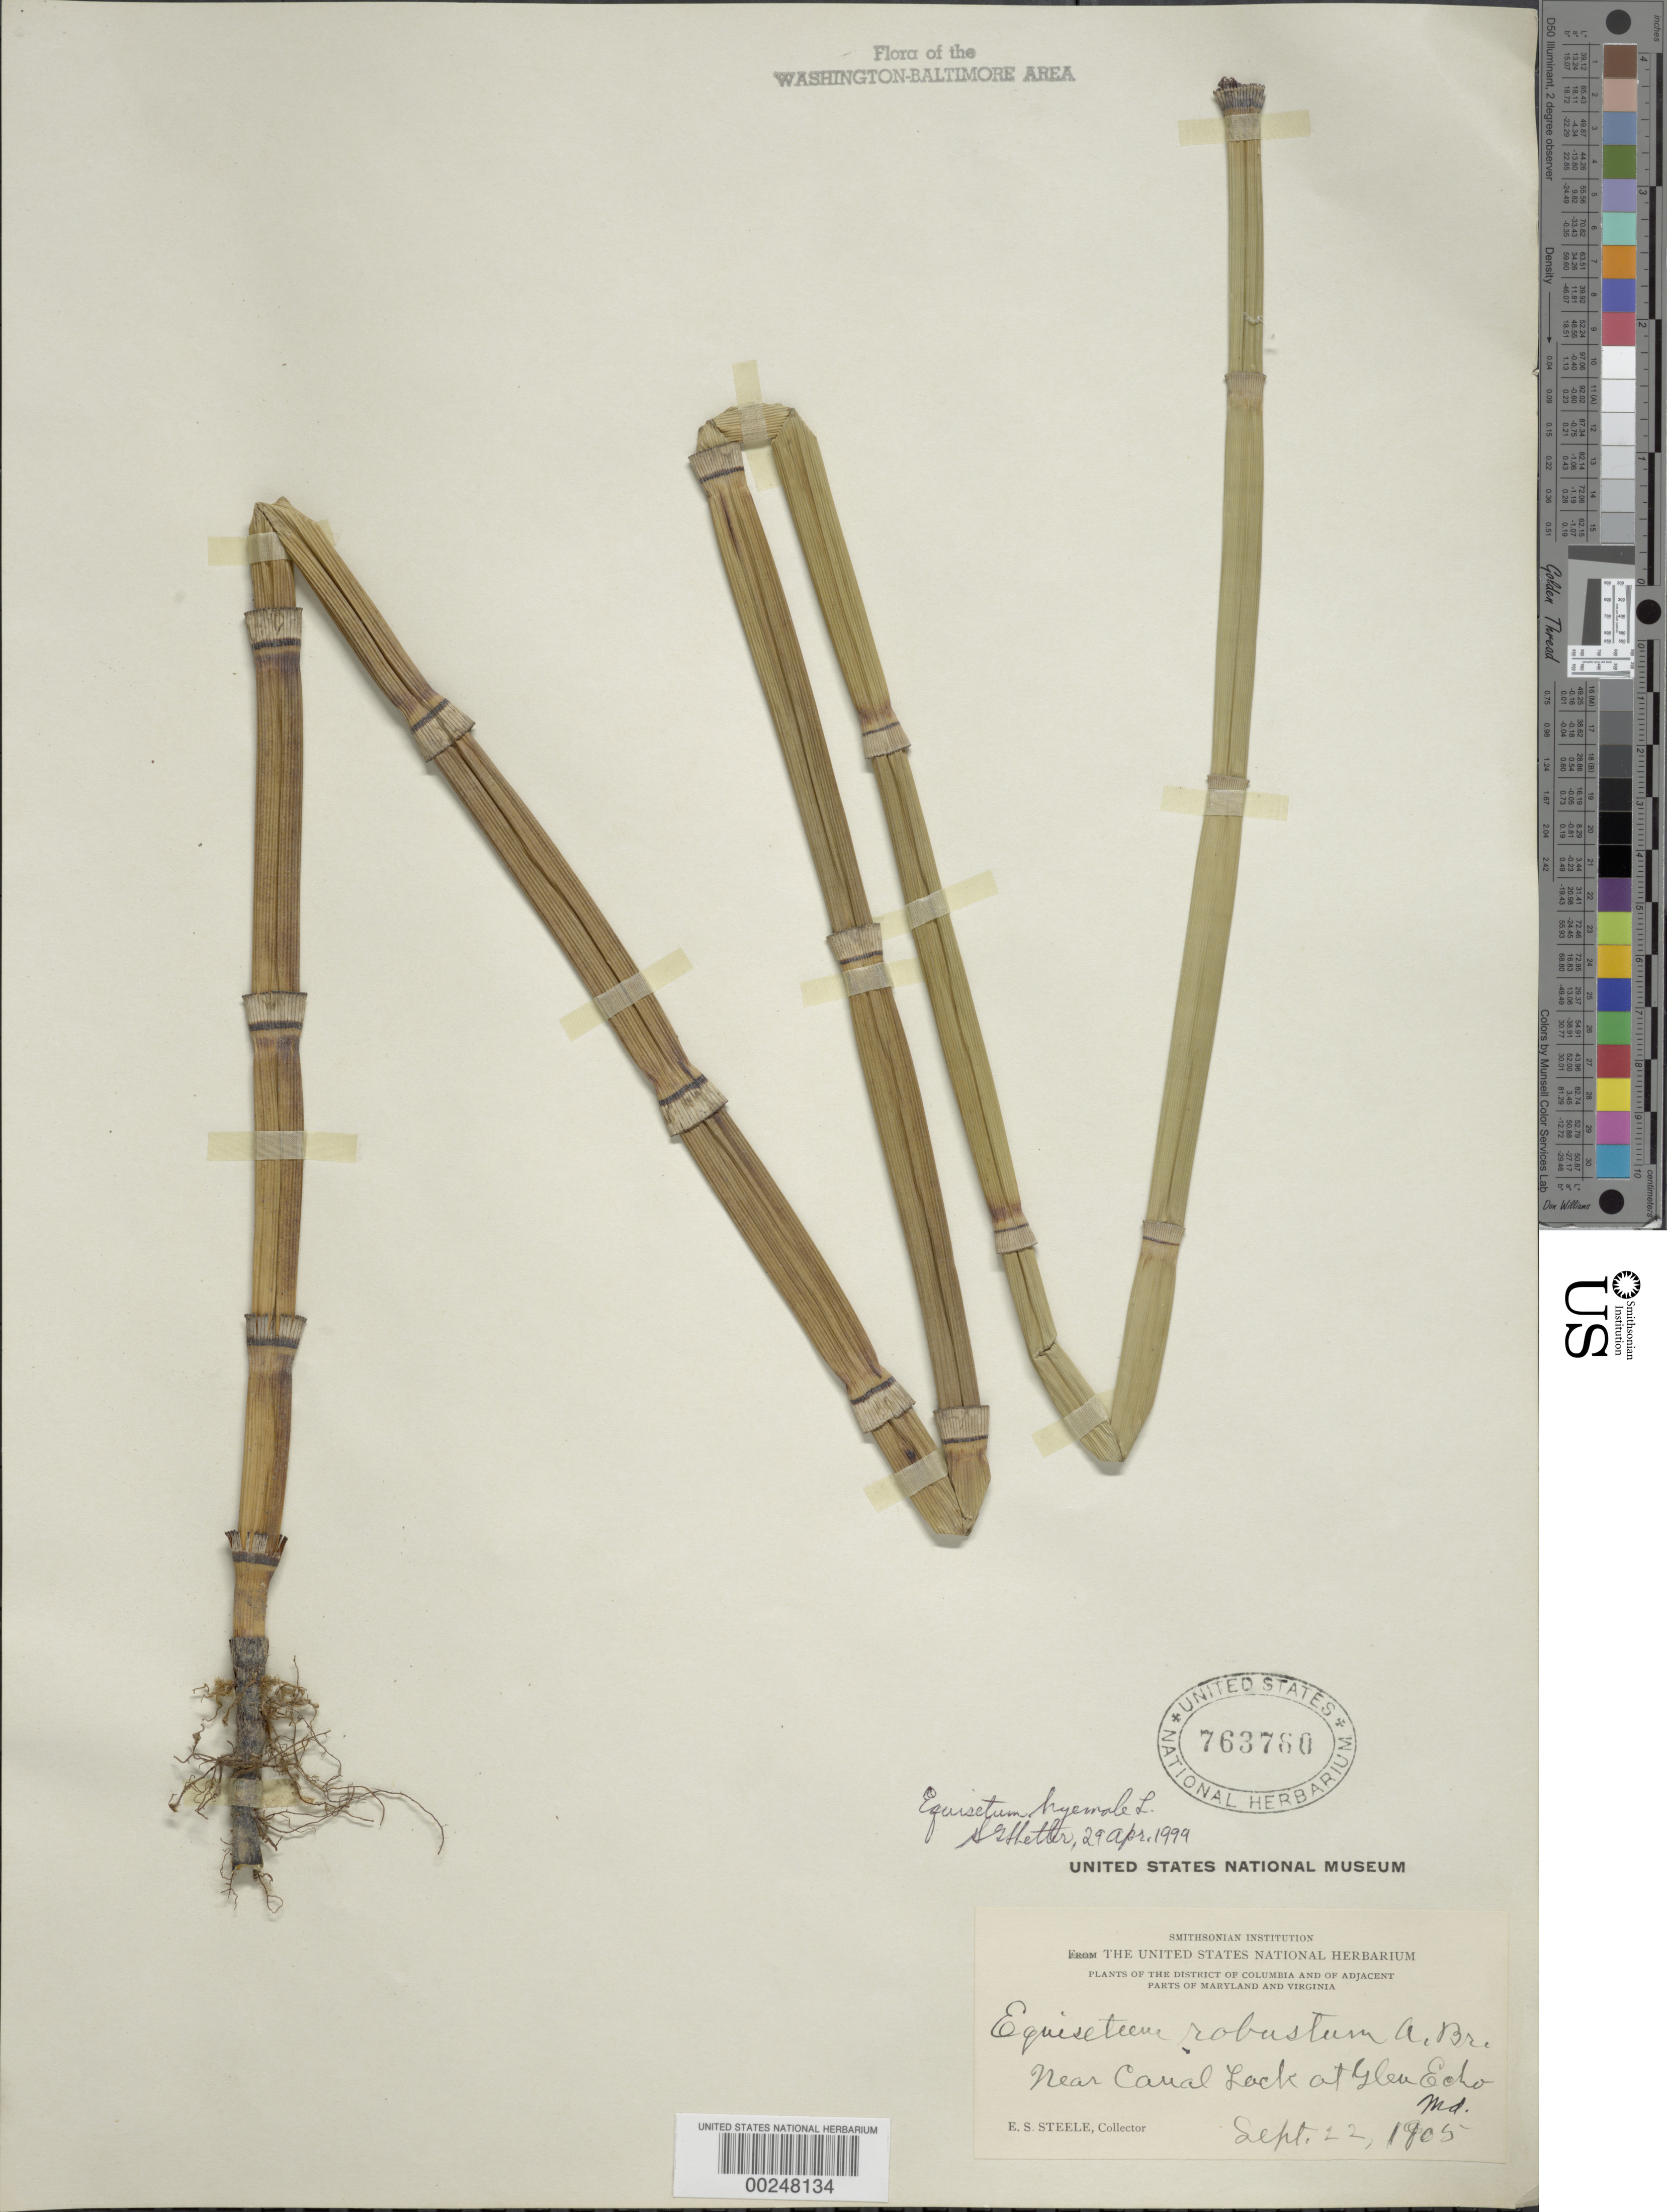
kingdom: Plantae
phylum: Tracheophyta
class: Polypodiopsida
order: Equisetales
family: Equisetaceae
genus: Equisetum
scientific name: Equisetum fluviatile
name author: L.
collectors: E. Steele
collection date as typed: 22 Sep 1905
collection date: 1905-09-22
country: United States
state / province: Maryland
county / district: Montgomery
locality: Near Canal Lock, Glen Echo C. & O. Canal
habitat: Near lock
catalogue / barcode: US 763780